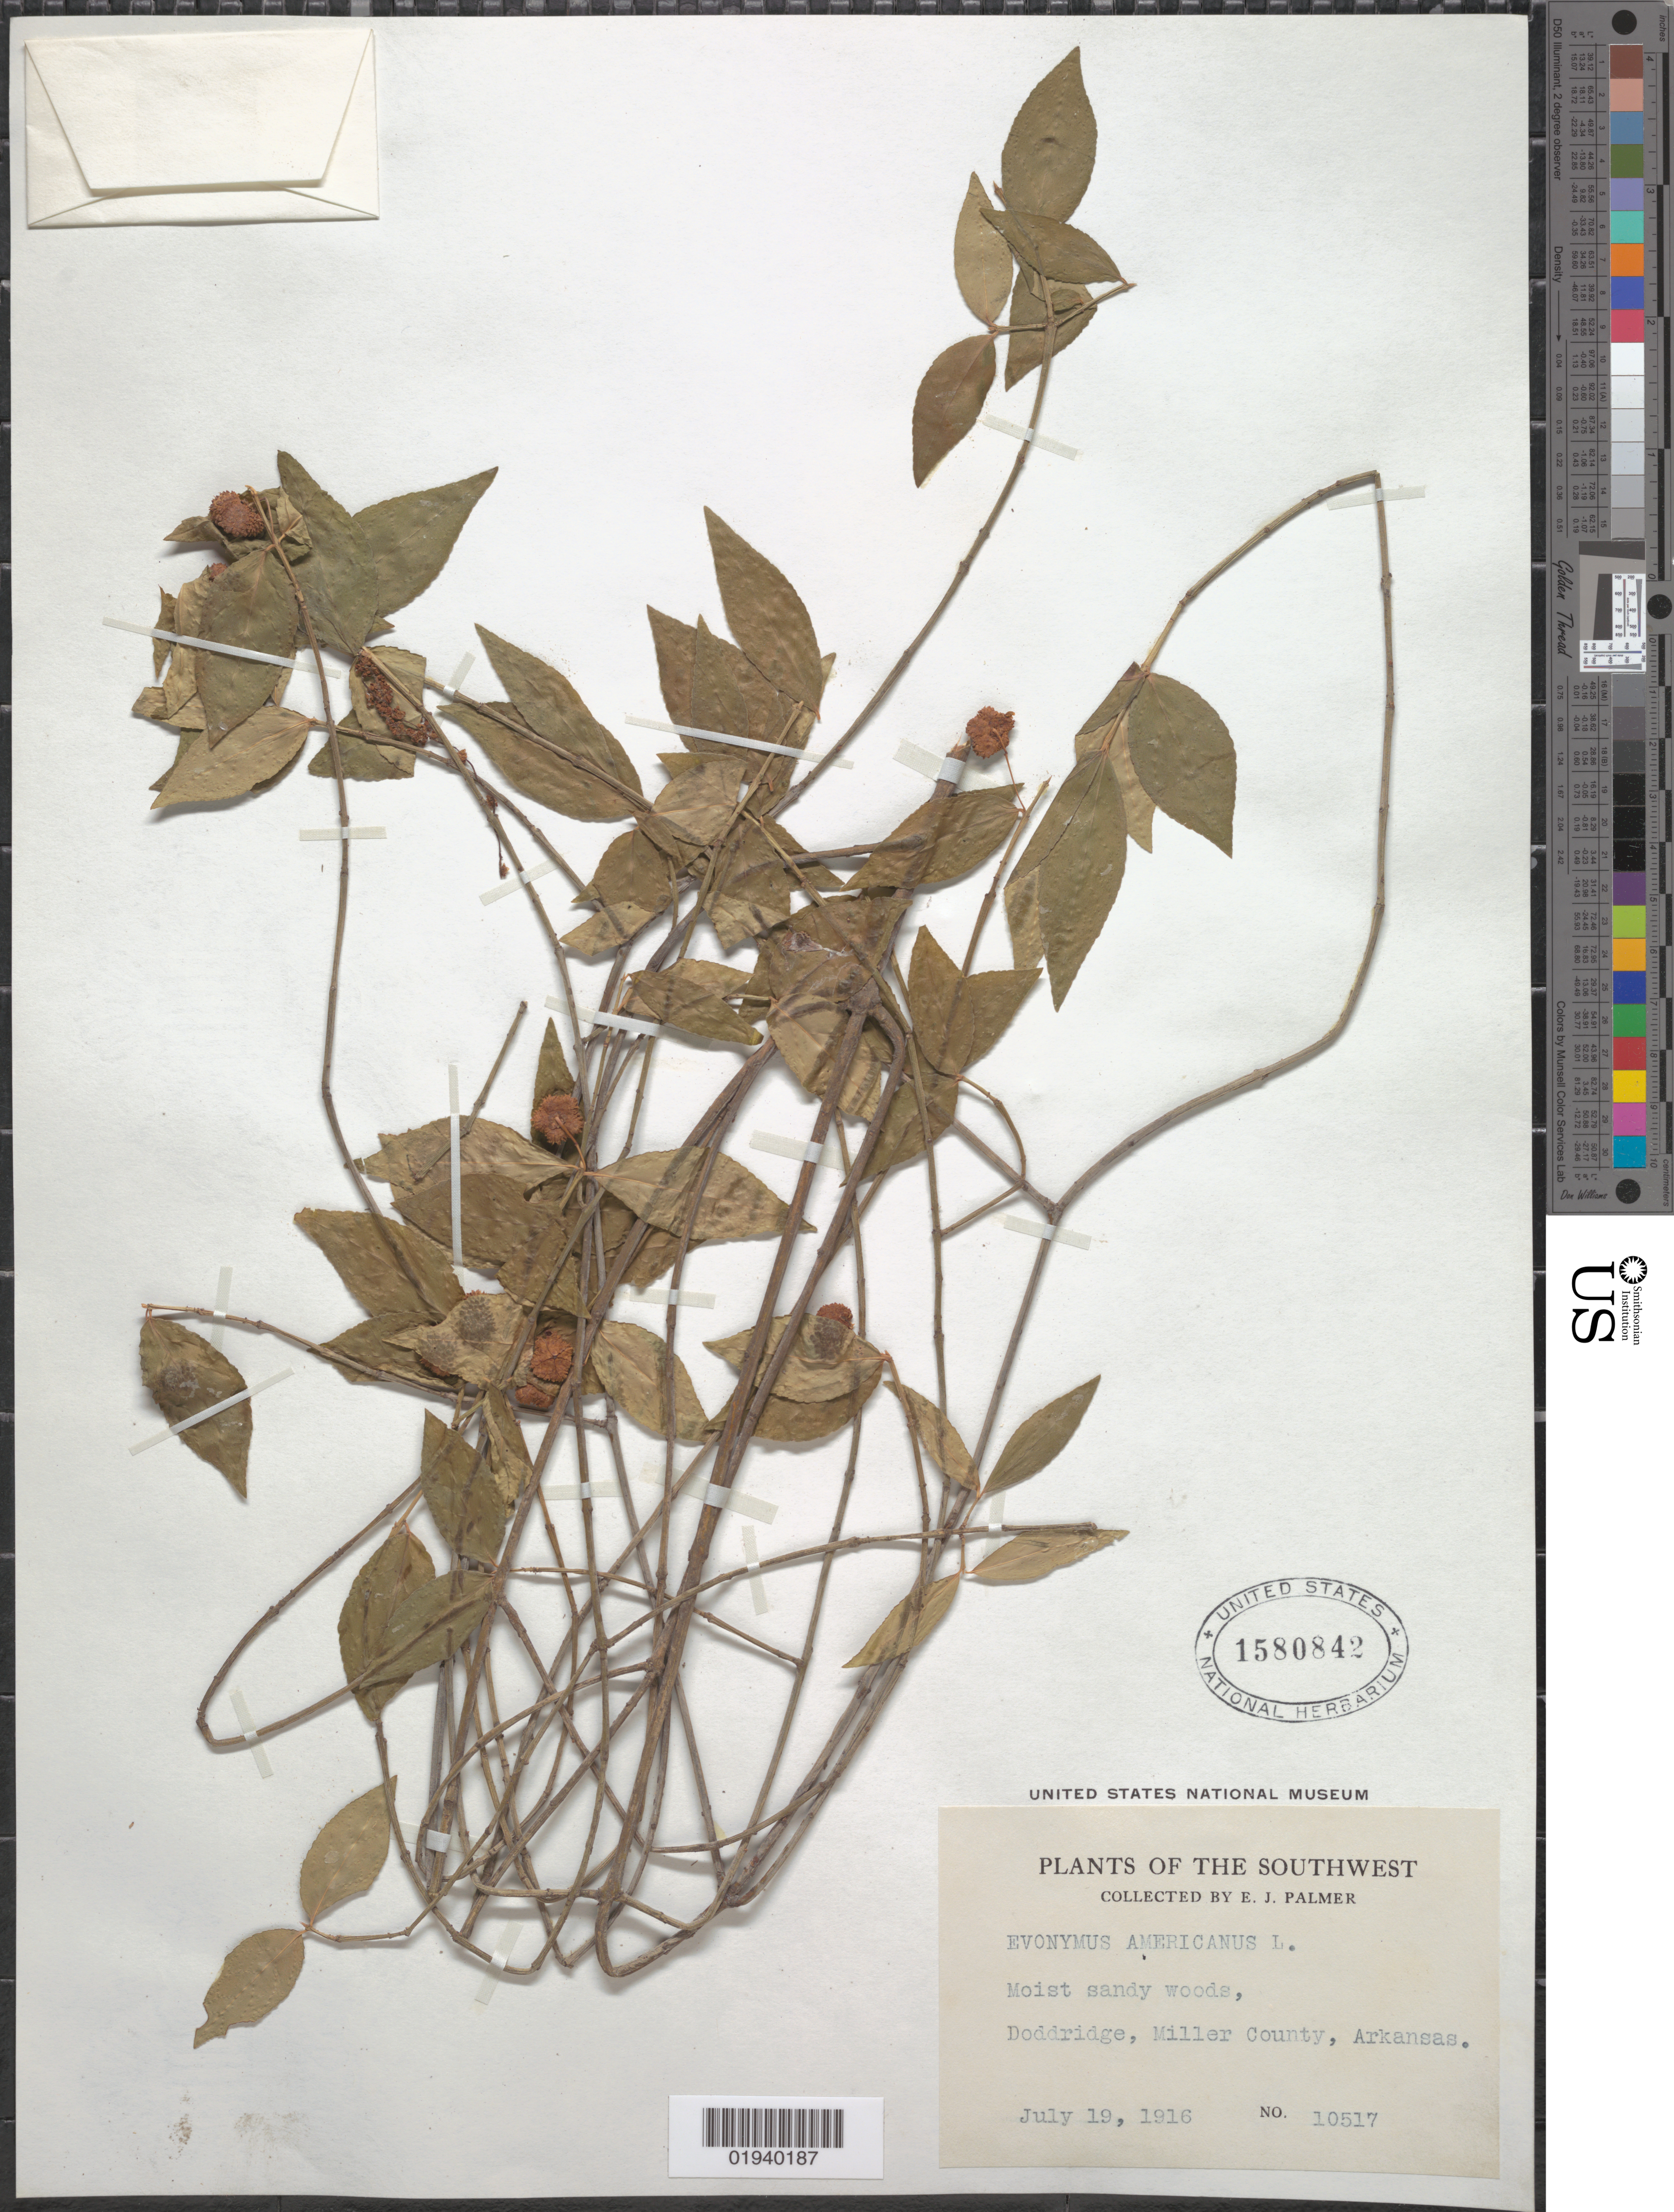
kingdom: Plantae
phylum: Tracheophyta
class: Magnoliopsida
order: Celastrales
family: Celastraceae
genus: Euonymus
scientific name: Euonymus americanus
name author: L.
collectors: E. J. Palmer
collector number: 10517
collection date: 1916-07-19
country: United States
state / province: Arkansas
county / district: Miller County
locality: Doddridge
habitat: Moist sandy woods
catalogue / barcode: US 1580842